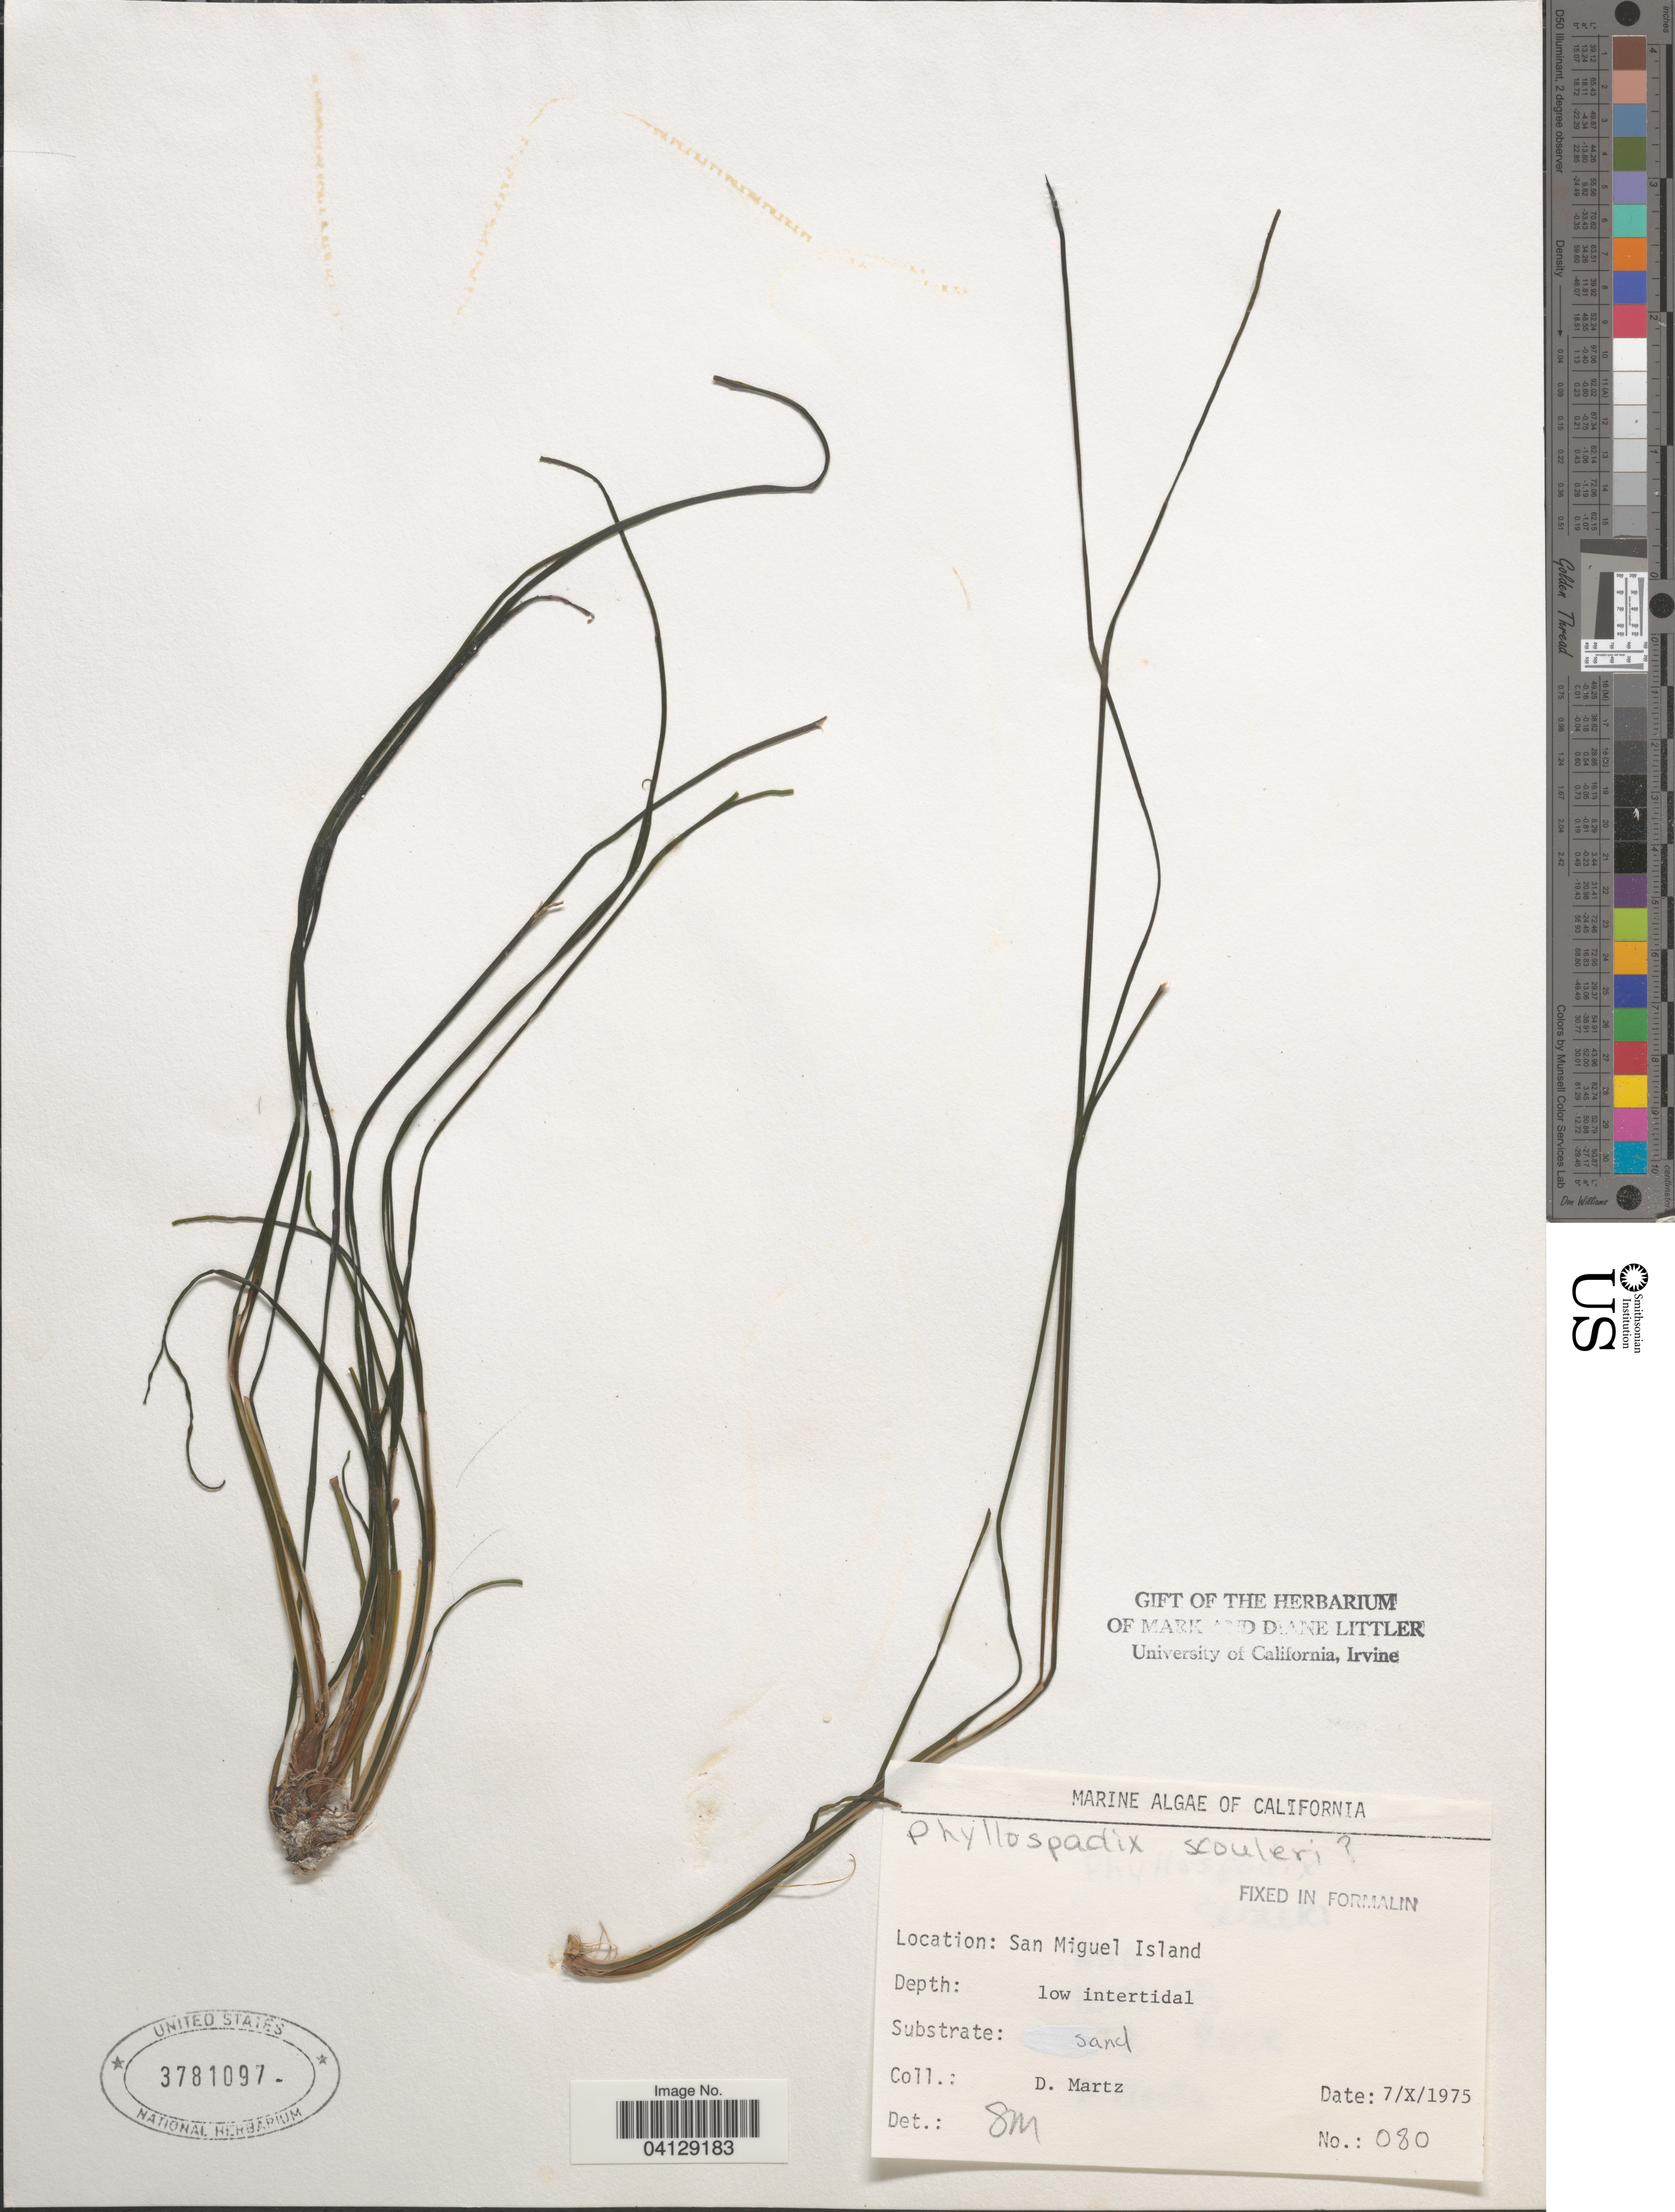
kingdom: Plantae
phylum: Tracheophyta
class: Liliopsida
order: Alismatales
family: Zosteraceae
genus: Phyllospadix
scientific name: Phyllospadix scouleri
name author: Hook.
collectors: D. Martz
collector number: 080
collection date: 1975-10-07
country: United States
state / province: California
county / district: Santa Barbara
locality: San Miguel Island.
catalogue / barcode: US 3781097